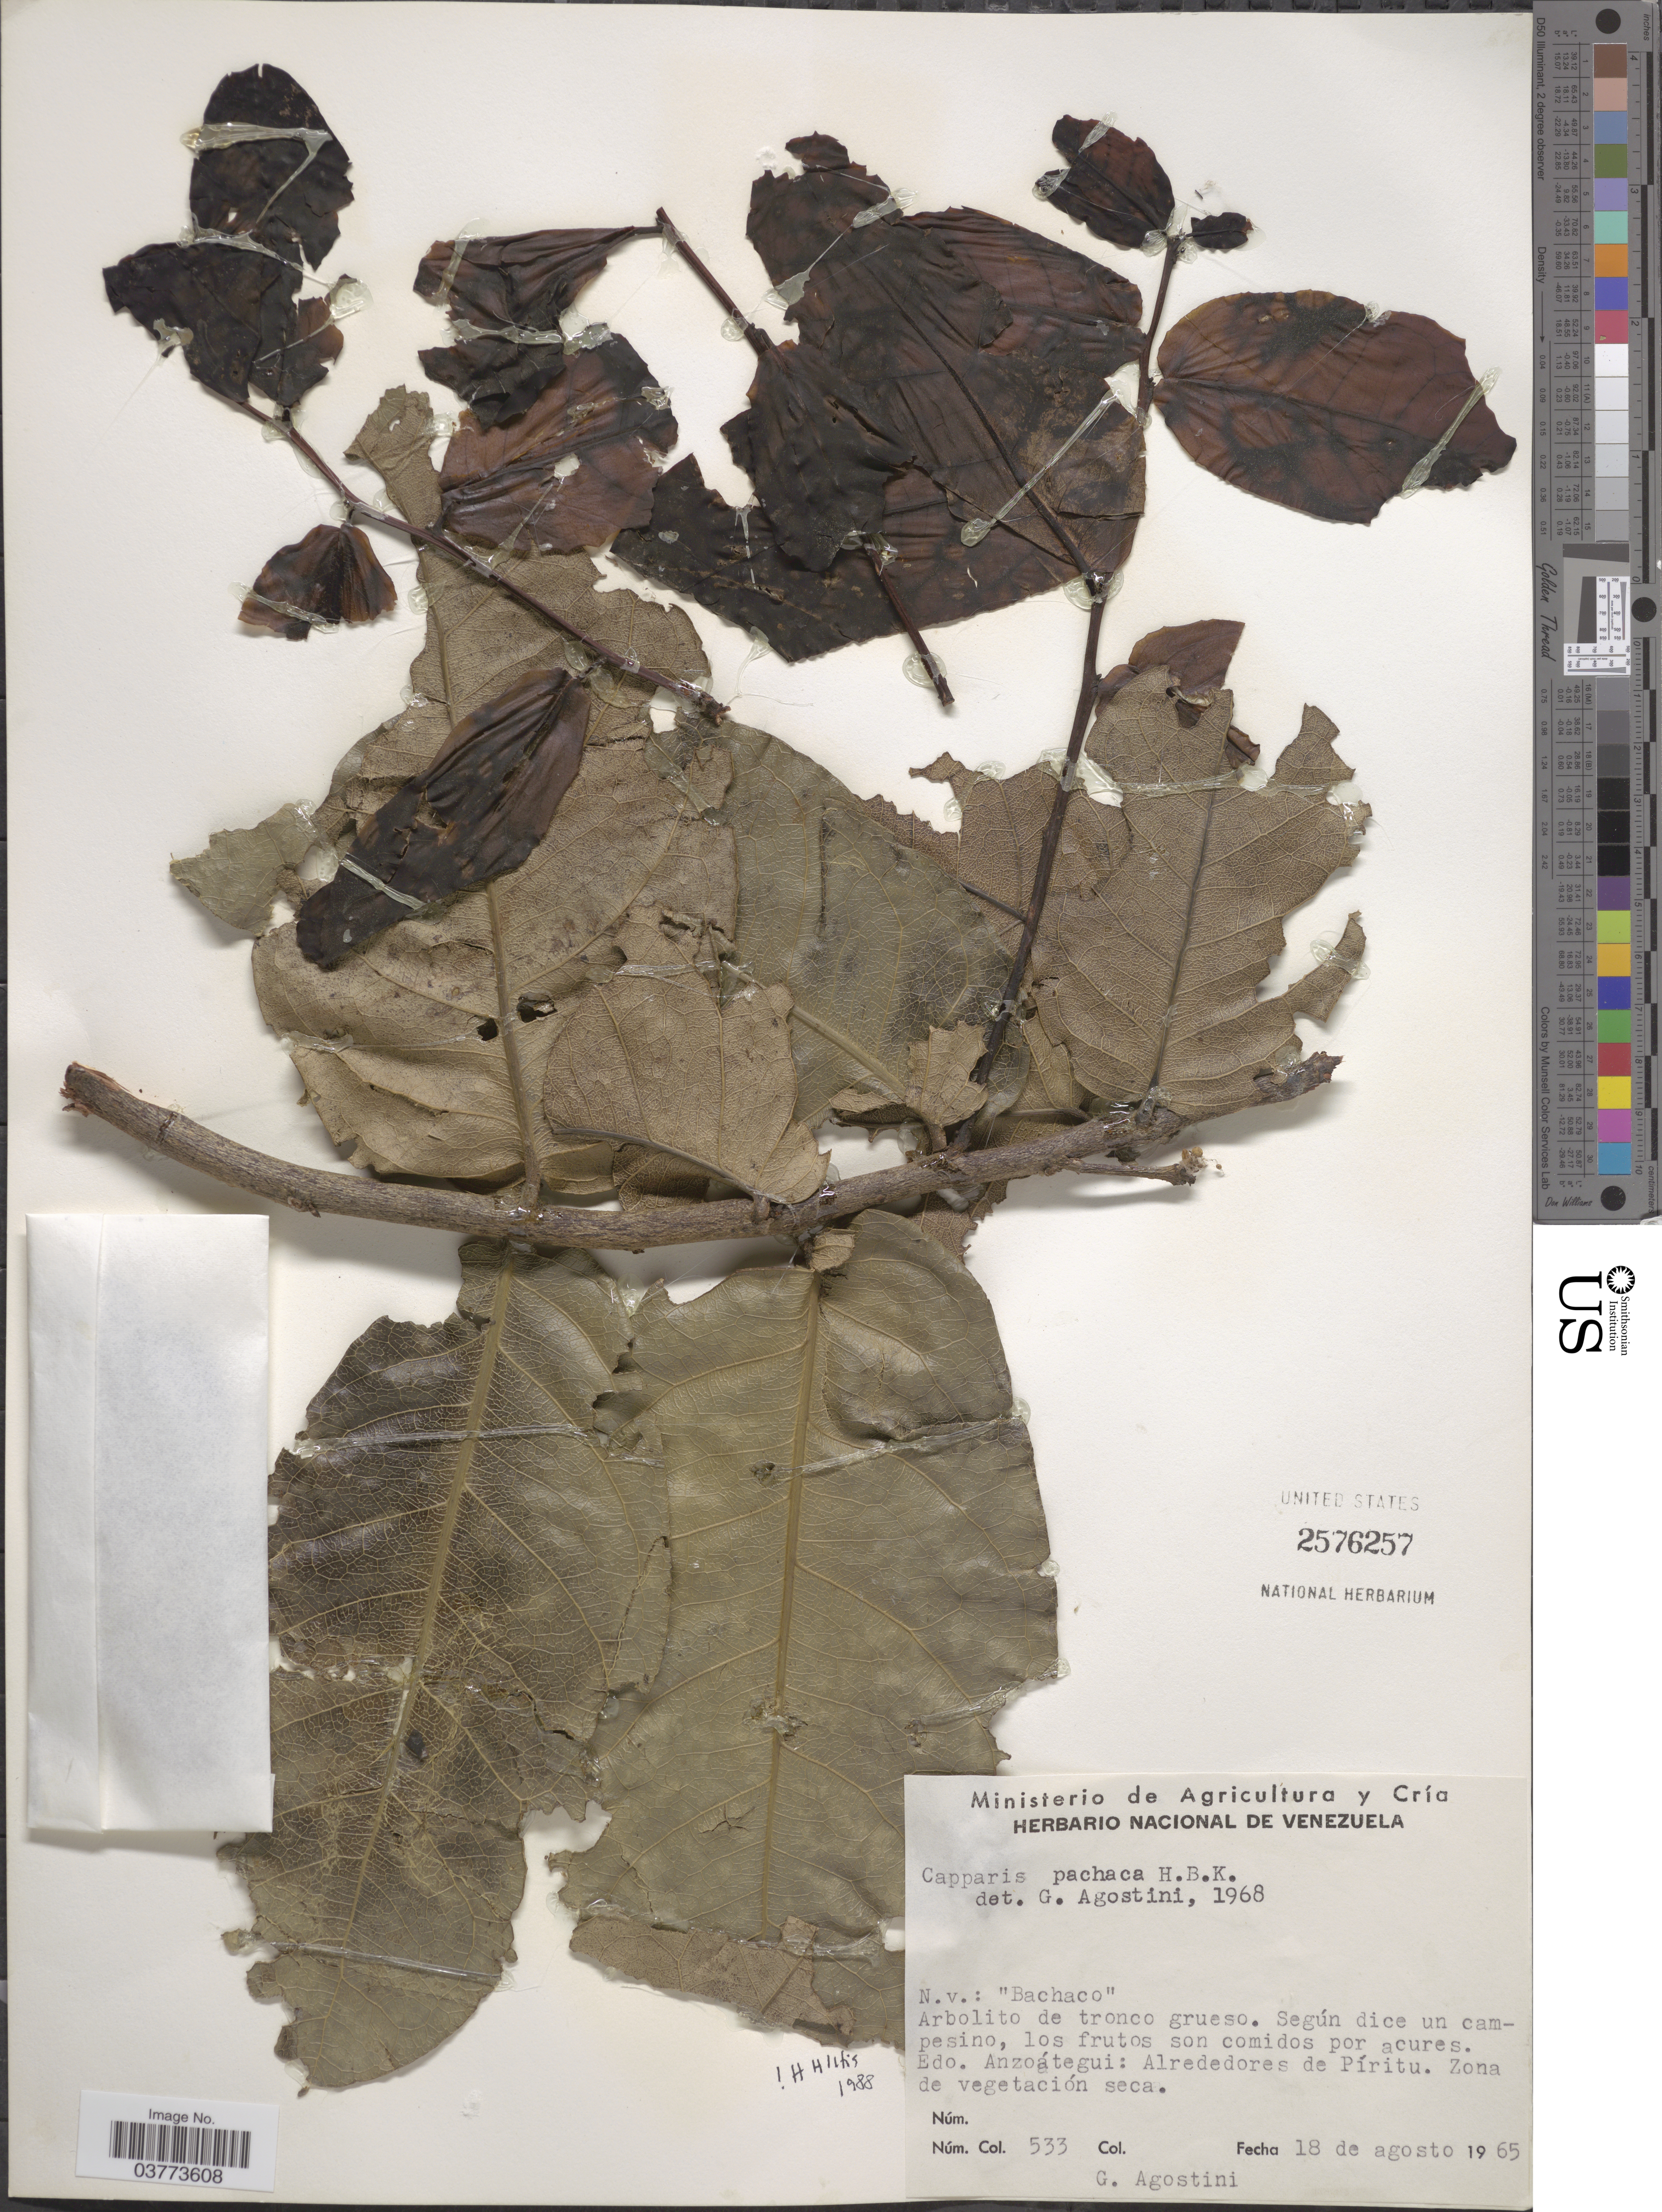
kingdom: Plantae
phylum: Tracheophyta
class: Magnoliopsida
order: Brassicales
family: Capparaceae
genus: Neocapparis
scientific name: Neocapparis pachaca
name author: (Kunth) Cornejo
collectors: G. Agostini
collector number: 533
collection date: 1965-08-18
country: Venezuela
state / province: Anzoategui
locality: Edo. Anzoátegui: Alrededores de Píritu. Zona de vegetación seca.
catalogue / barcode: US 2576257